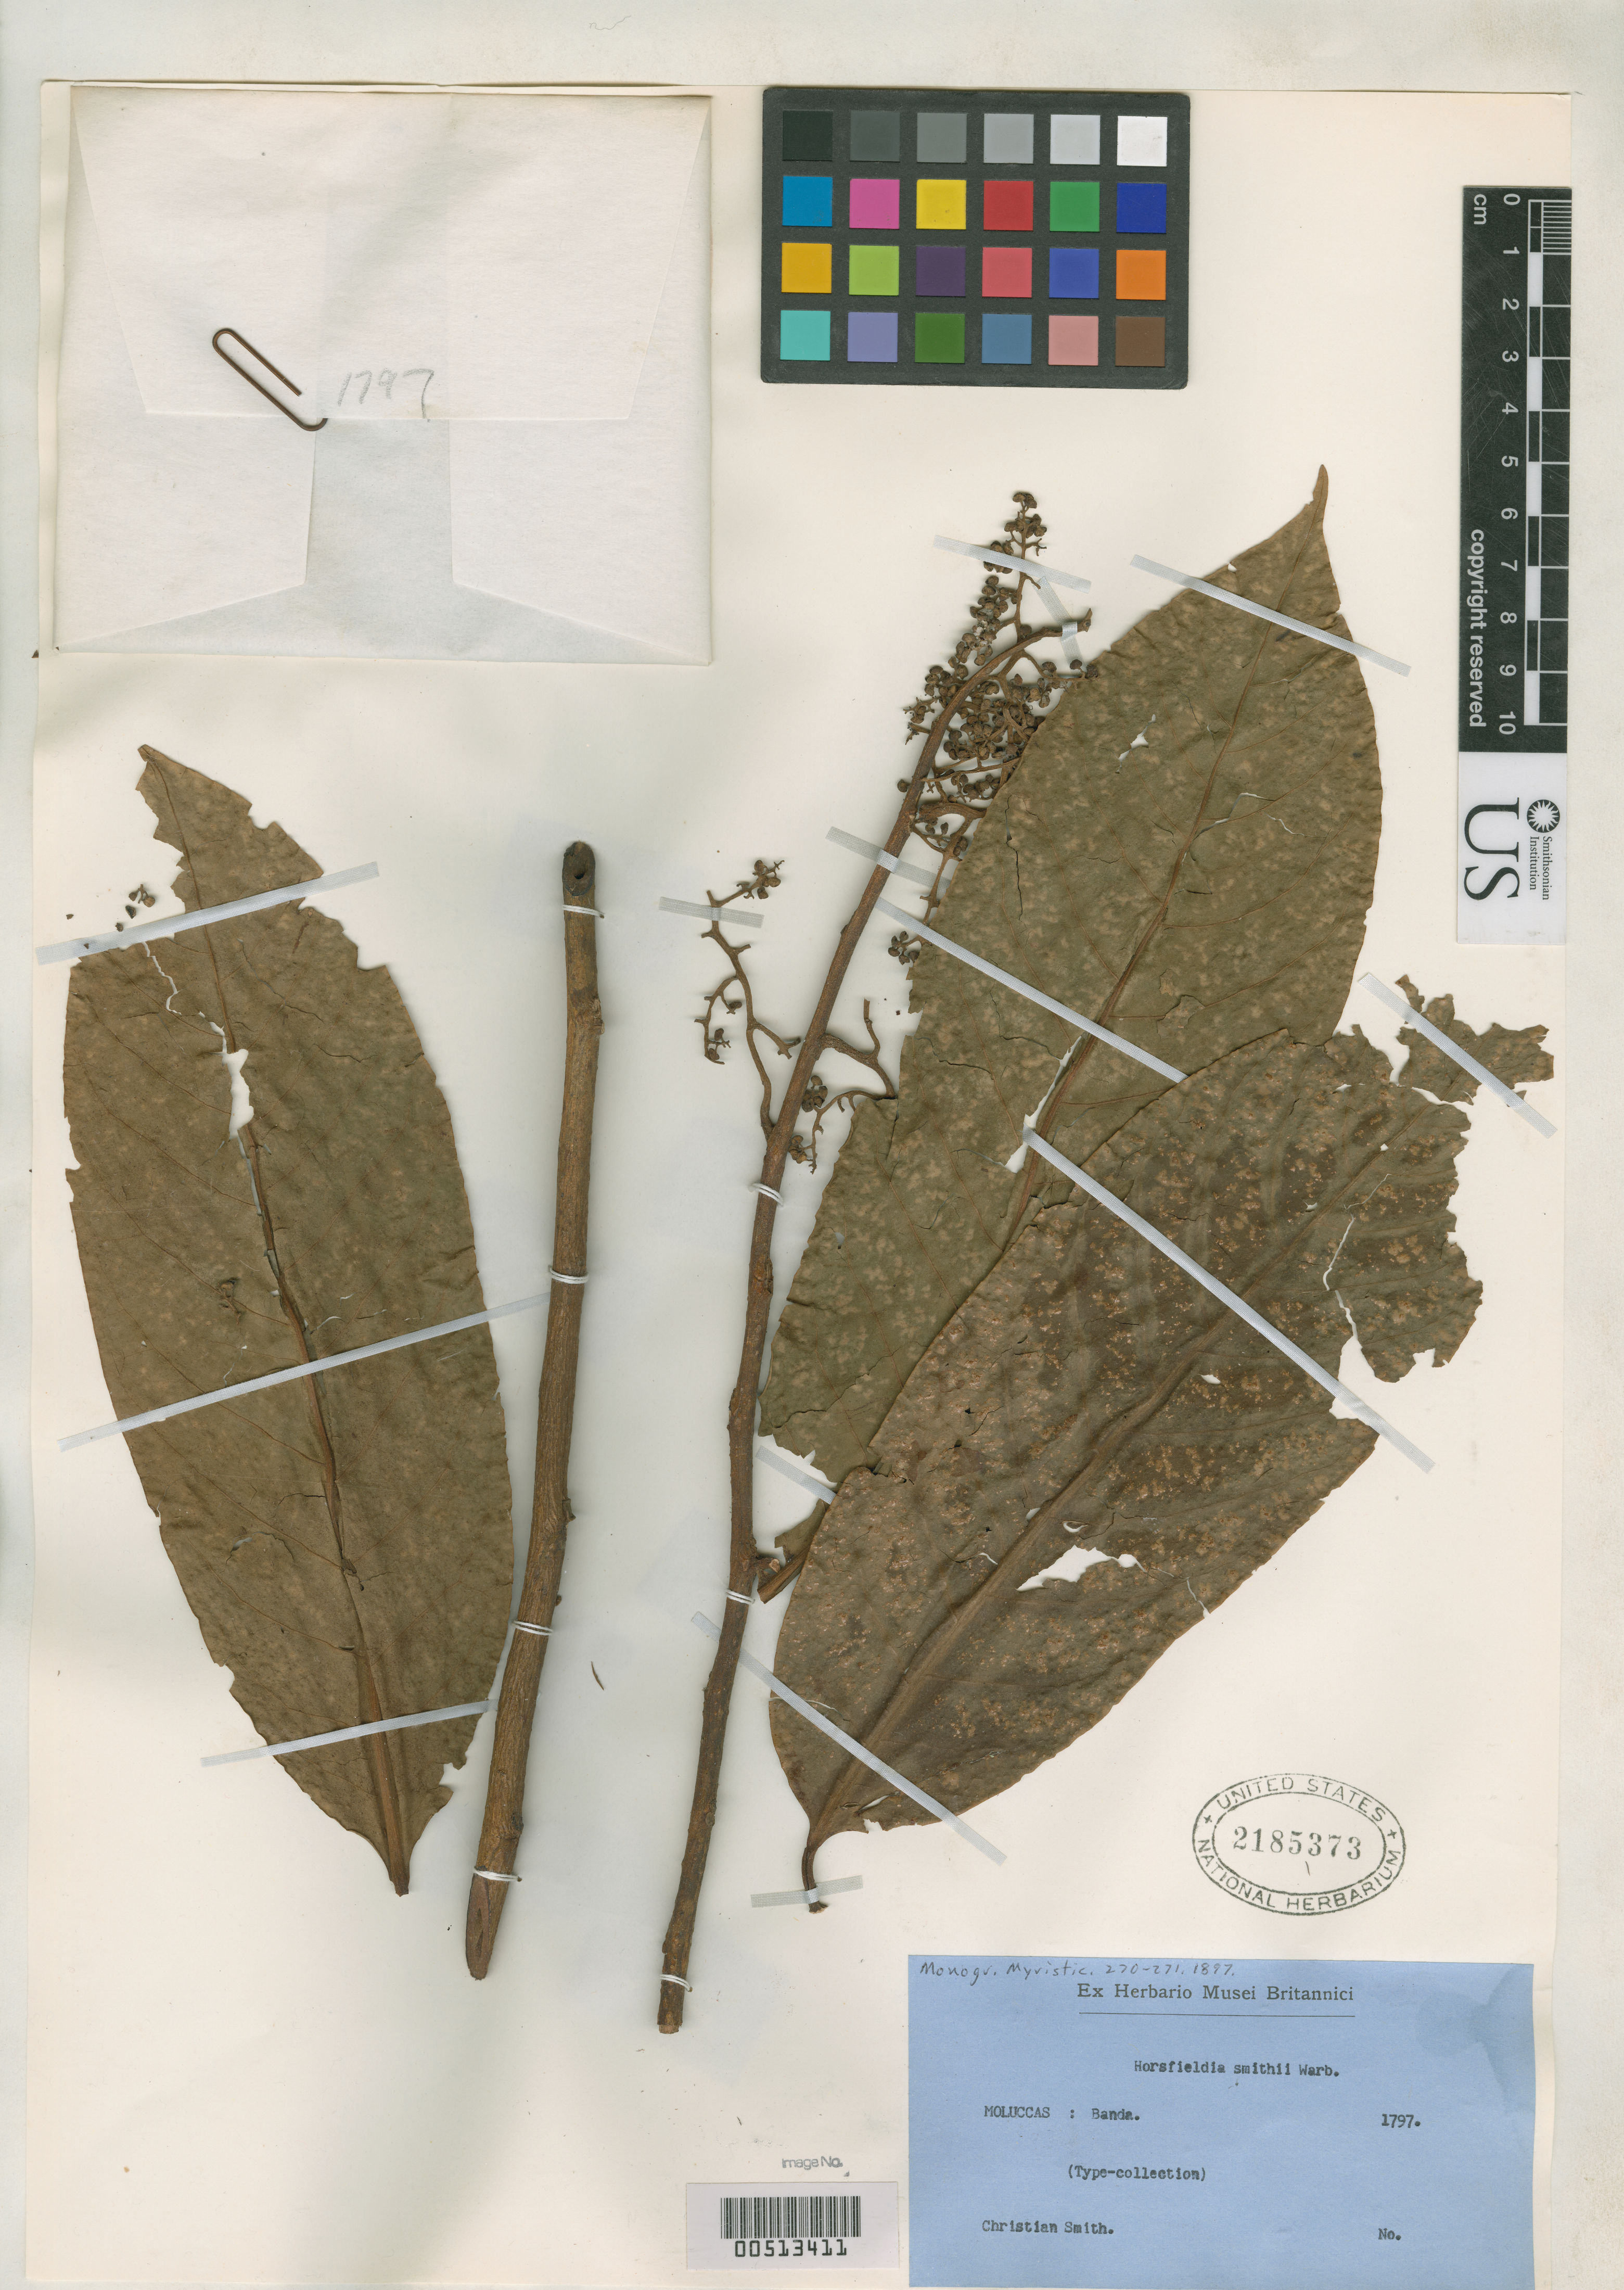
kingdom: Plantae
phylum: Tracheophyta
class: Magnoliopsida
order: Magnoliales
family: Myristicaceae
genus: Horsfieldia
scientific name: Horsfieldia smithii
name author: Warb.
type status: Type Material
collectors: C. Smith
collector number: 1797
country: Indonesia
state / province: Maluku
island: Banda Island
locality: Banda.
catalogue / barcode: US 2185373